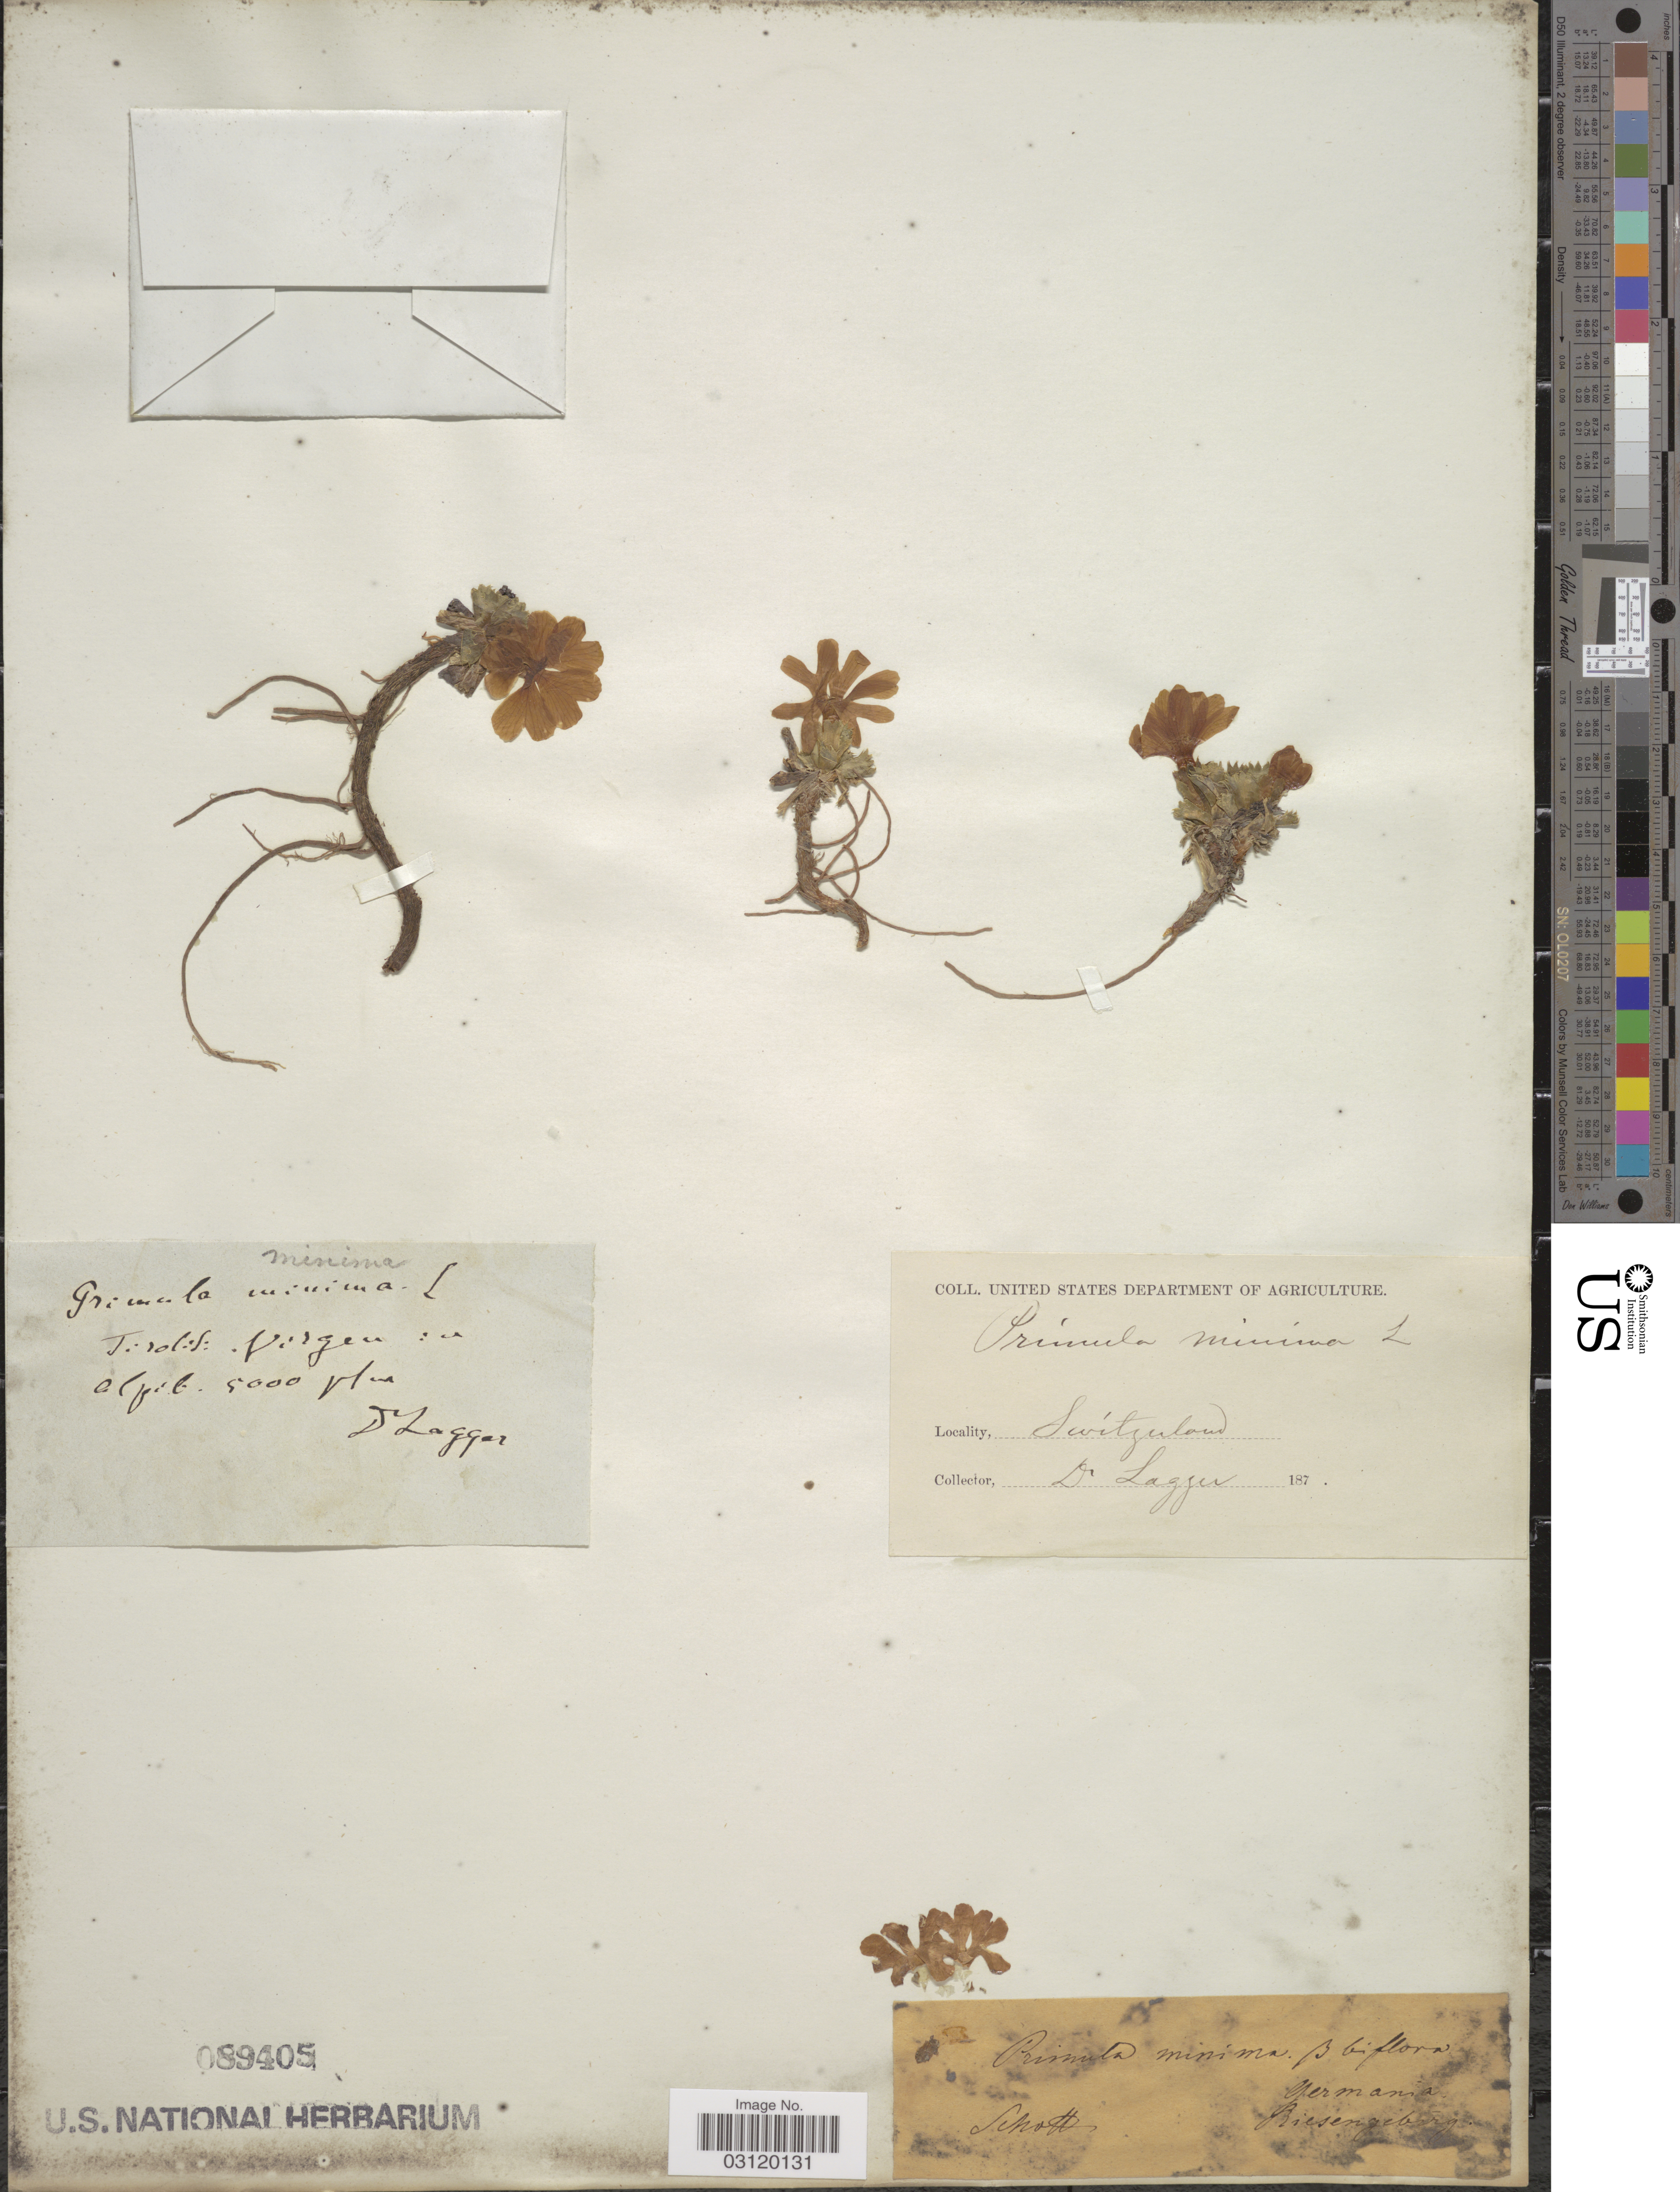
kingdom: Plantae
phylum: Tracheophyta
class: Magnoliopsida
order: Ericales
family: Primulaceae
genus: Primula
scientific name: Primula minima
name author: L.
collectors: Schott, --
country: Germany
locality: Germania. Riesengebirg.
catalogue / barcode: US 89405-2